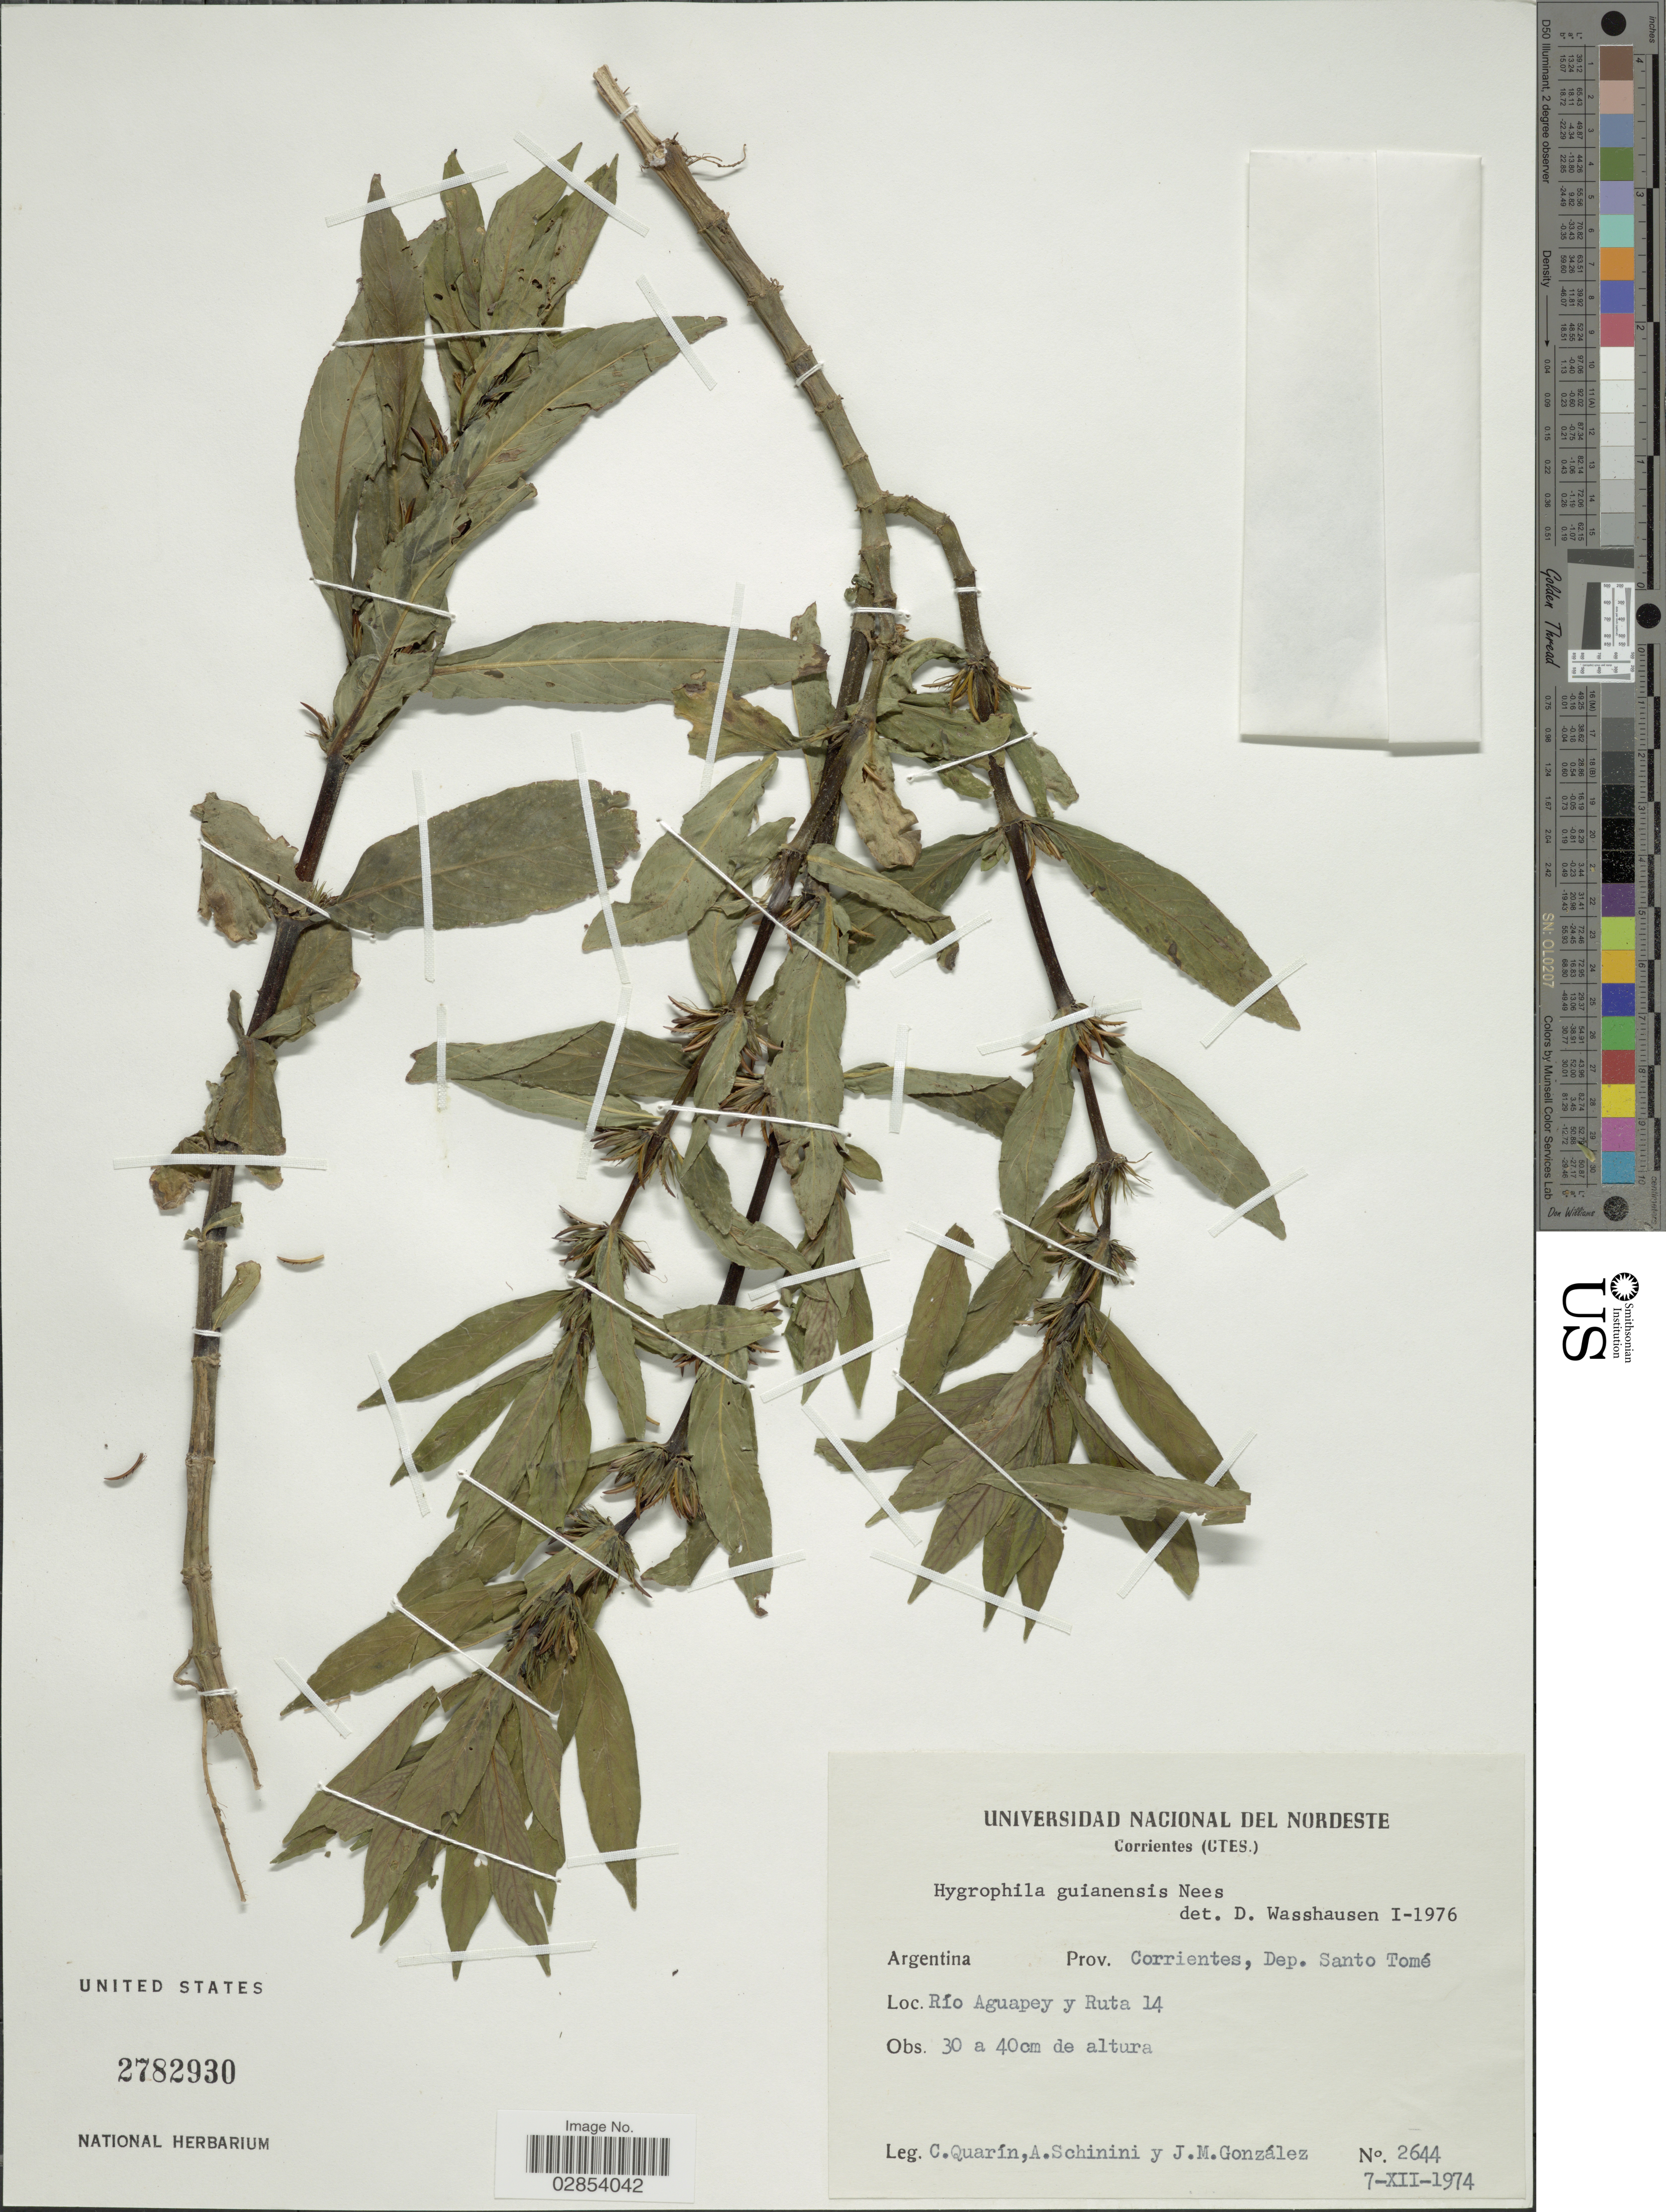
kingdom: Plantae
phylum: Tracheophyta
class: Magnoliopsida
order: Lamiales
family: Acanthaceae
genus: Hygrophila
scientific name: Hygrophila costata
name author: Nees & T. Nees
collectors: C. Quarín, A. Schinini & J. M. Gonzalez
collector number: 2644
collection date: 1974-12-07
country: Argentina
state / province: Corrientes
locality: Dep. Santo Tomé, Río Aguapey y Ruta 14.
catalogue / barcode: US 2782930